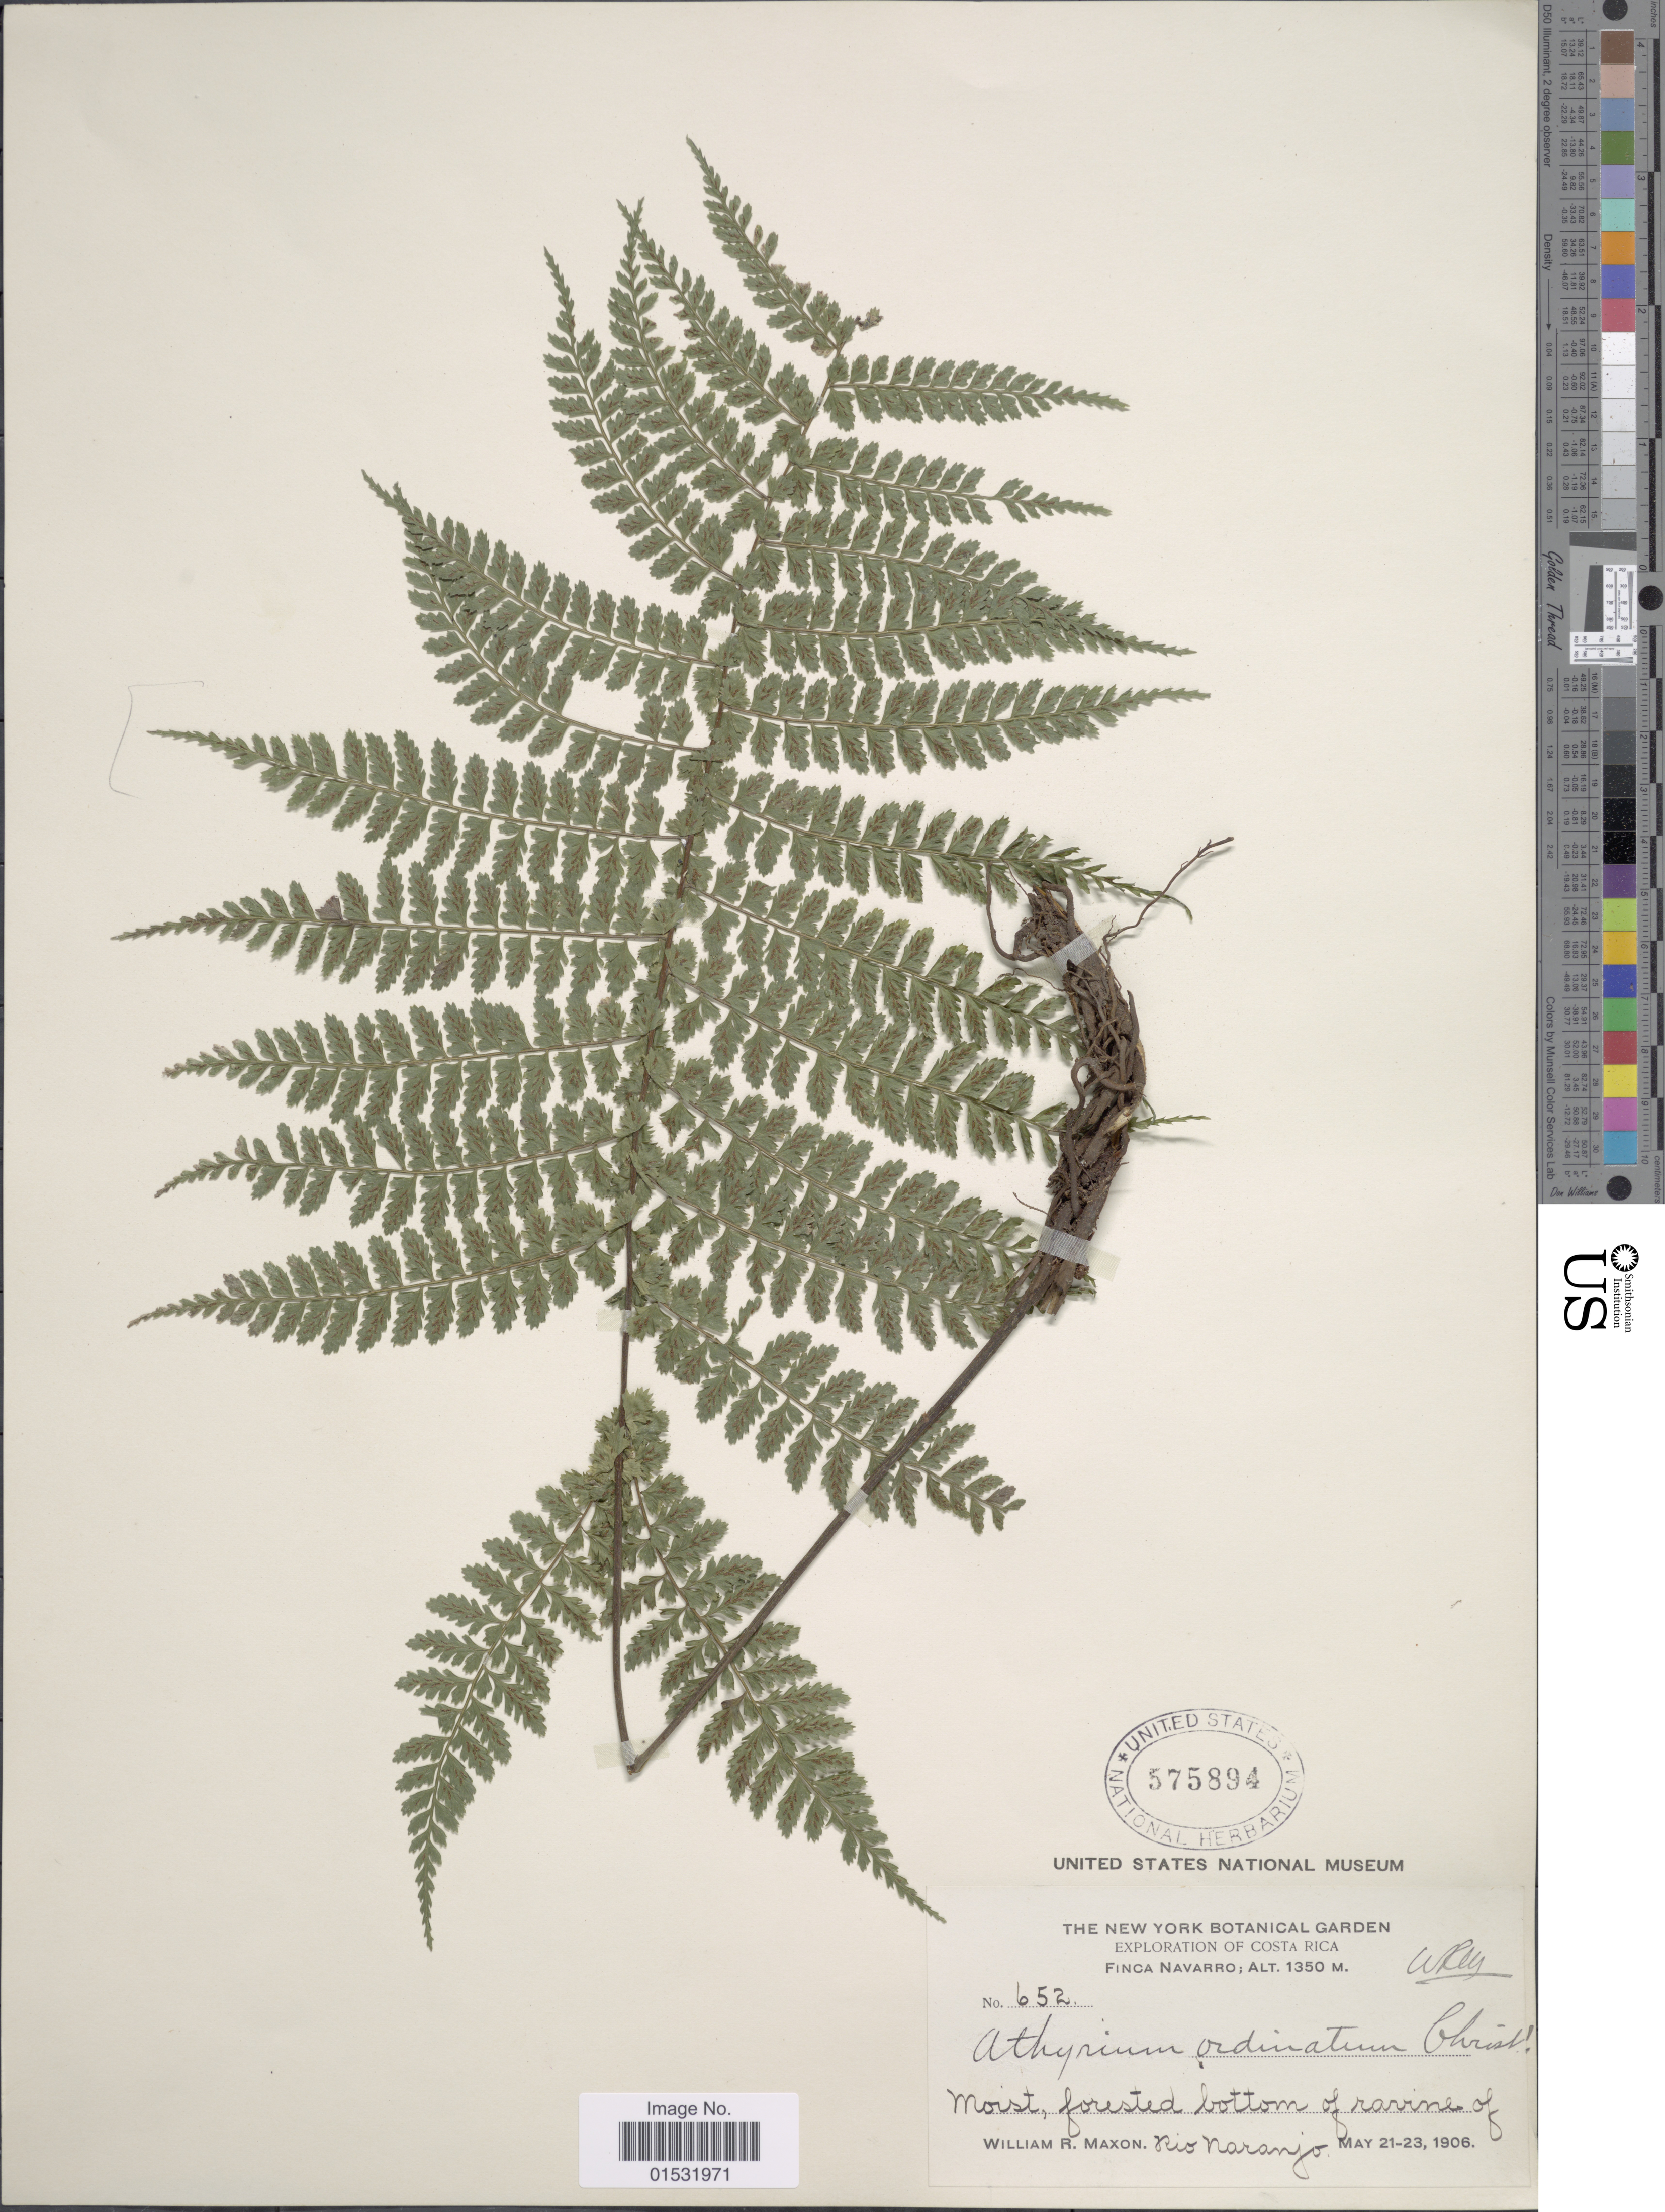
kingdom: Plantae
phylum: Tracheophyta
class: Polypodiopsida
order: Polypodiales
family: Athyriaceae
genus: Diplazium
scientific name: Diplazium ordinatum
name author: (Christ) Lellinger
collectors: W. R. Maxon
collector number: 652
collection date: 1906-05-21/1906-05-23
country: Costa Rica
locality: Finco Navarro. Moist, forested bottom of ravine of Rio Naranjo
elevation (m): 1350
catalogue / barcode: US 575894